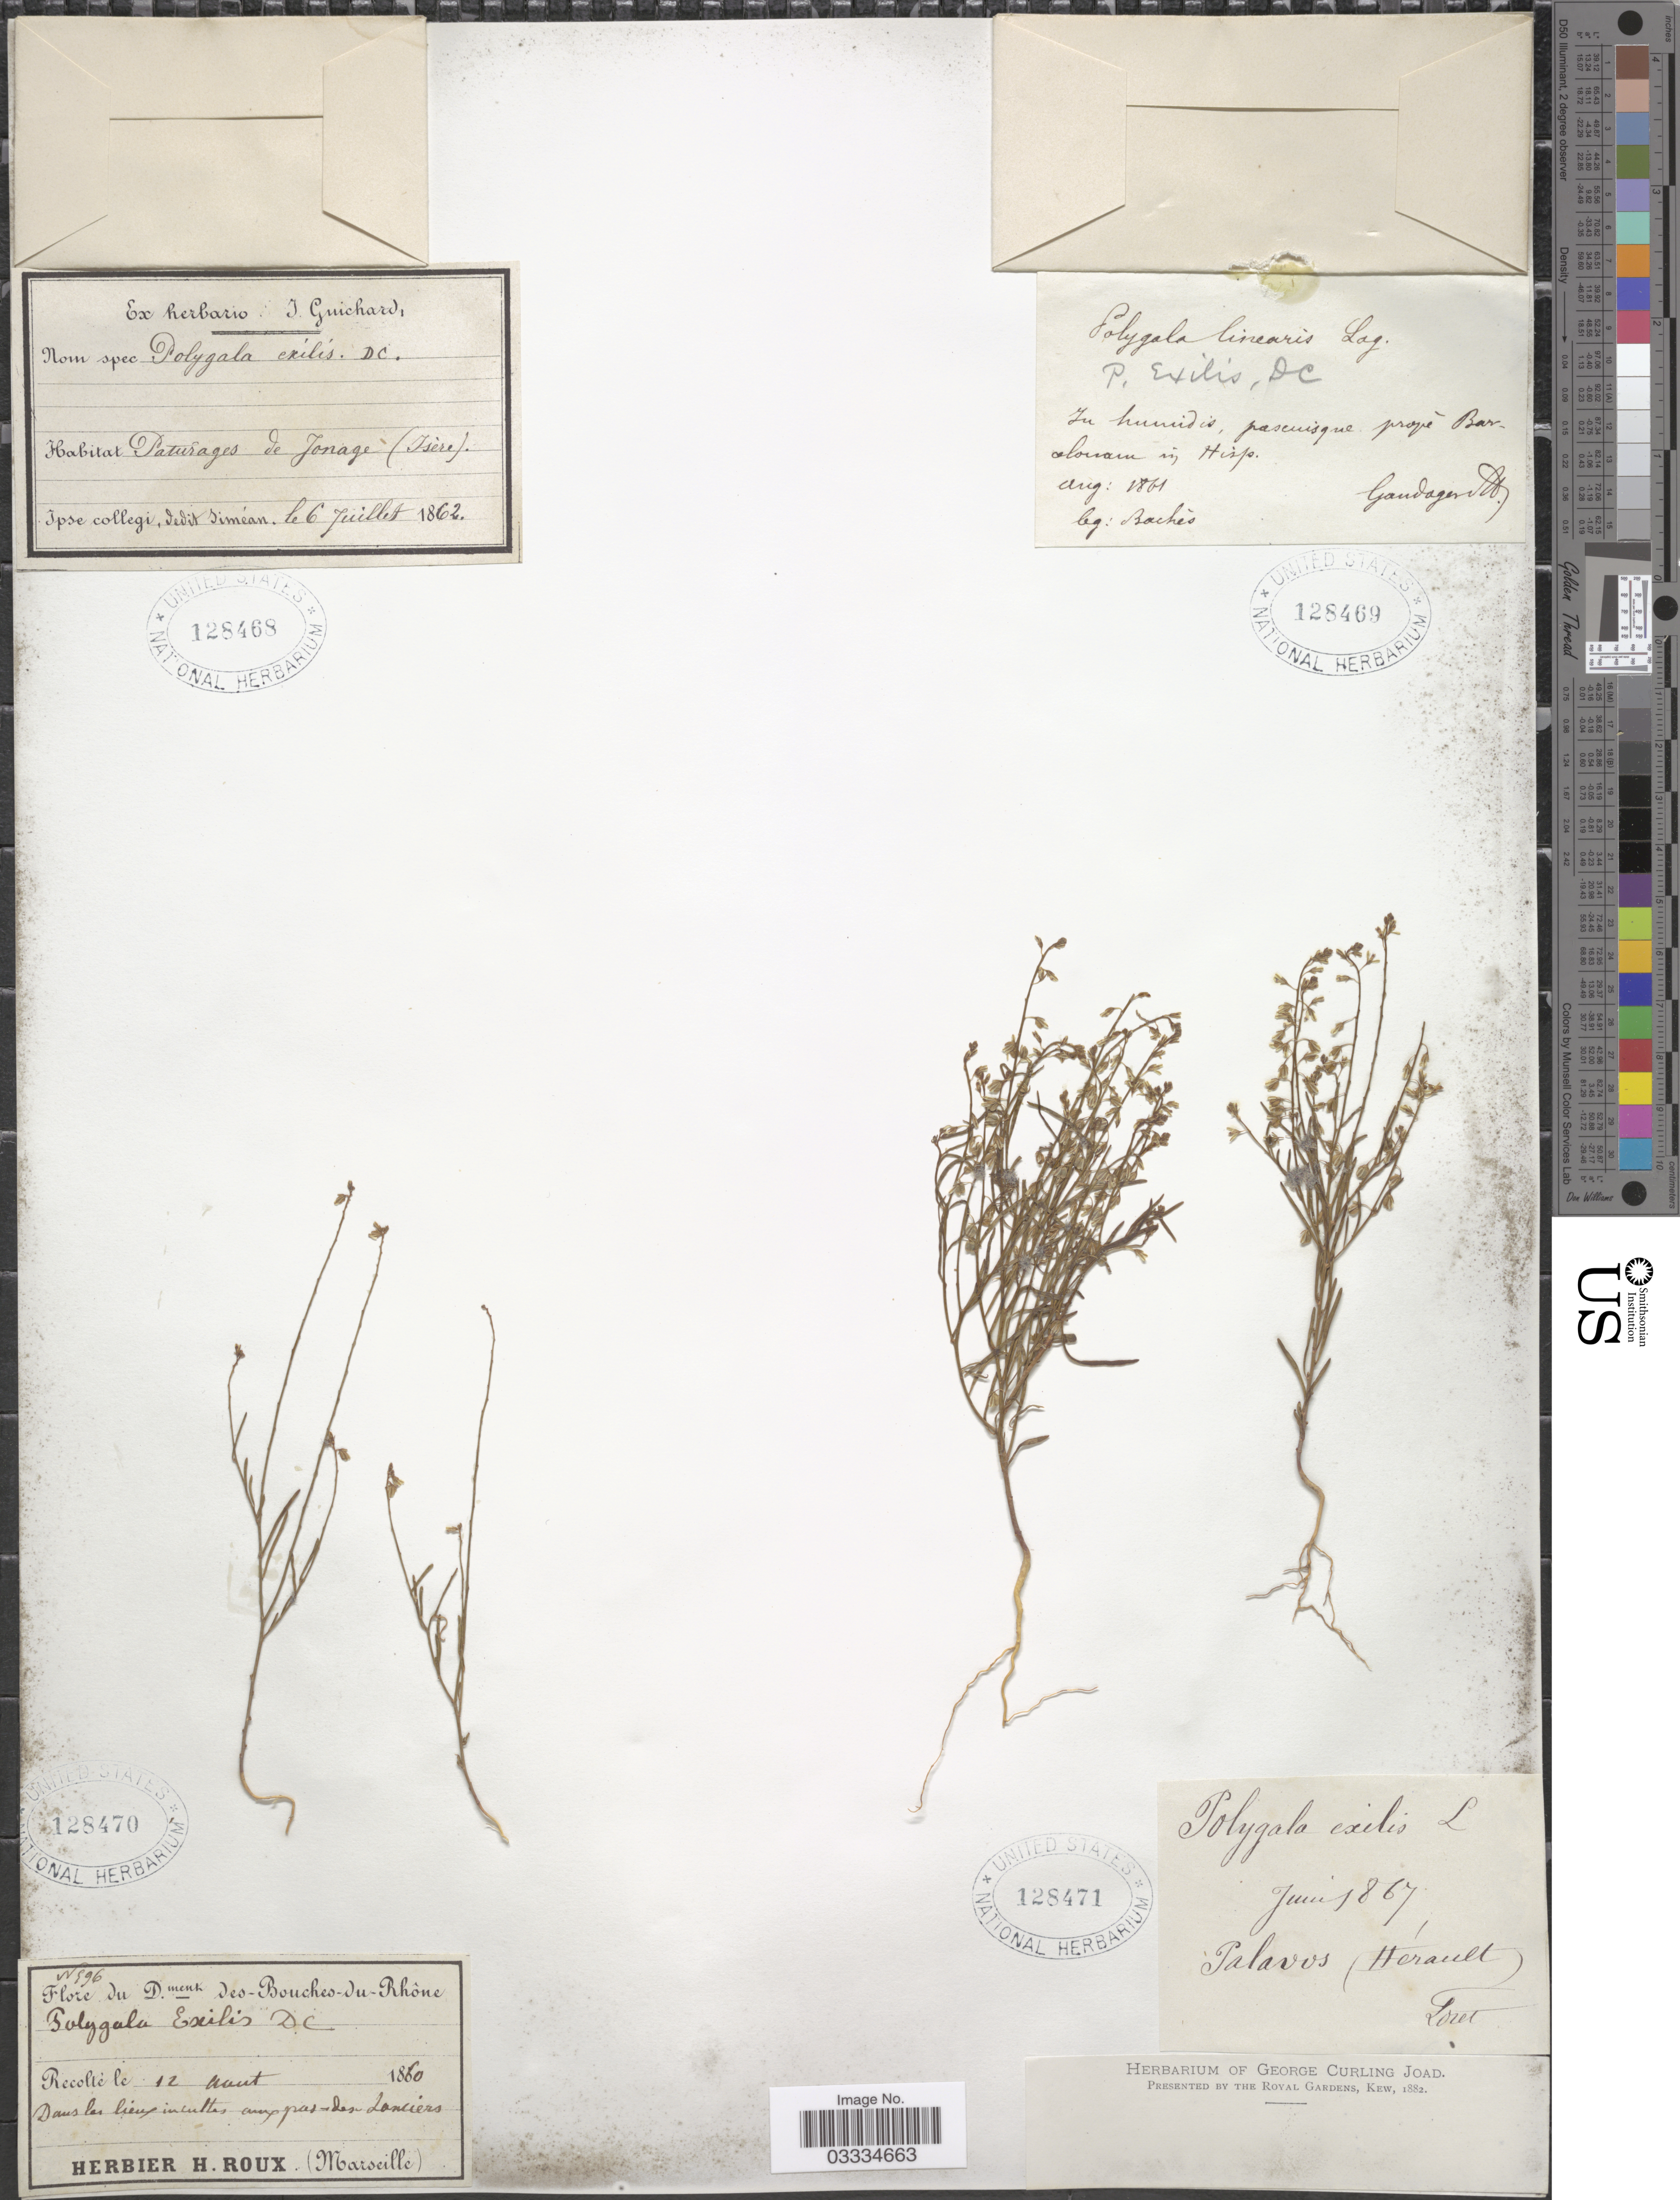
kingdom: Plantae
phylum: Tracheophyta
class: Magnoliopsida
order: Fabales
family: Polygalaceae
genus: Polygala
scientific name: Polygala exilis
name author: DC.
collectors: ex Herb. H. Roux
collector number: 596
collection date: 1860-08-12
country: France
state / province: Provence-Alpes-Côte d'Azur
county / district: Bouches-du-Rhône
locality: Bouches-du-Rhône. Dans le lieux incultes aux pas-des Lanciers.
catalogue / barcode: US 128470